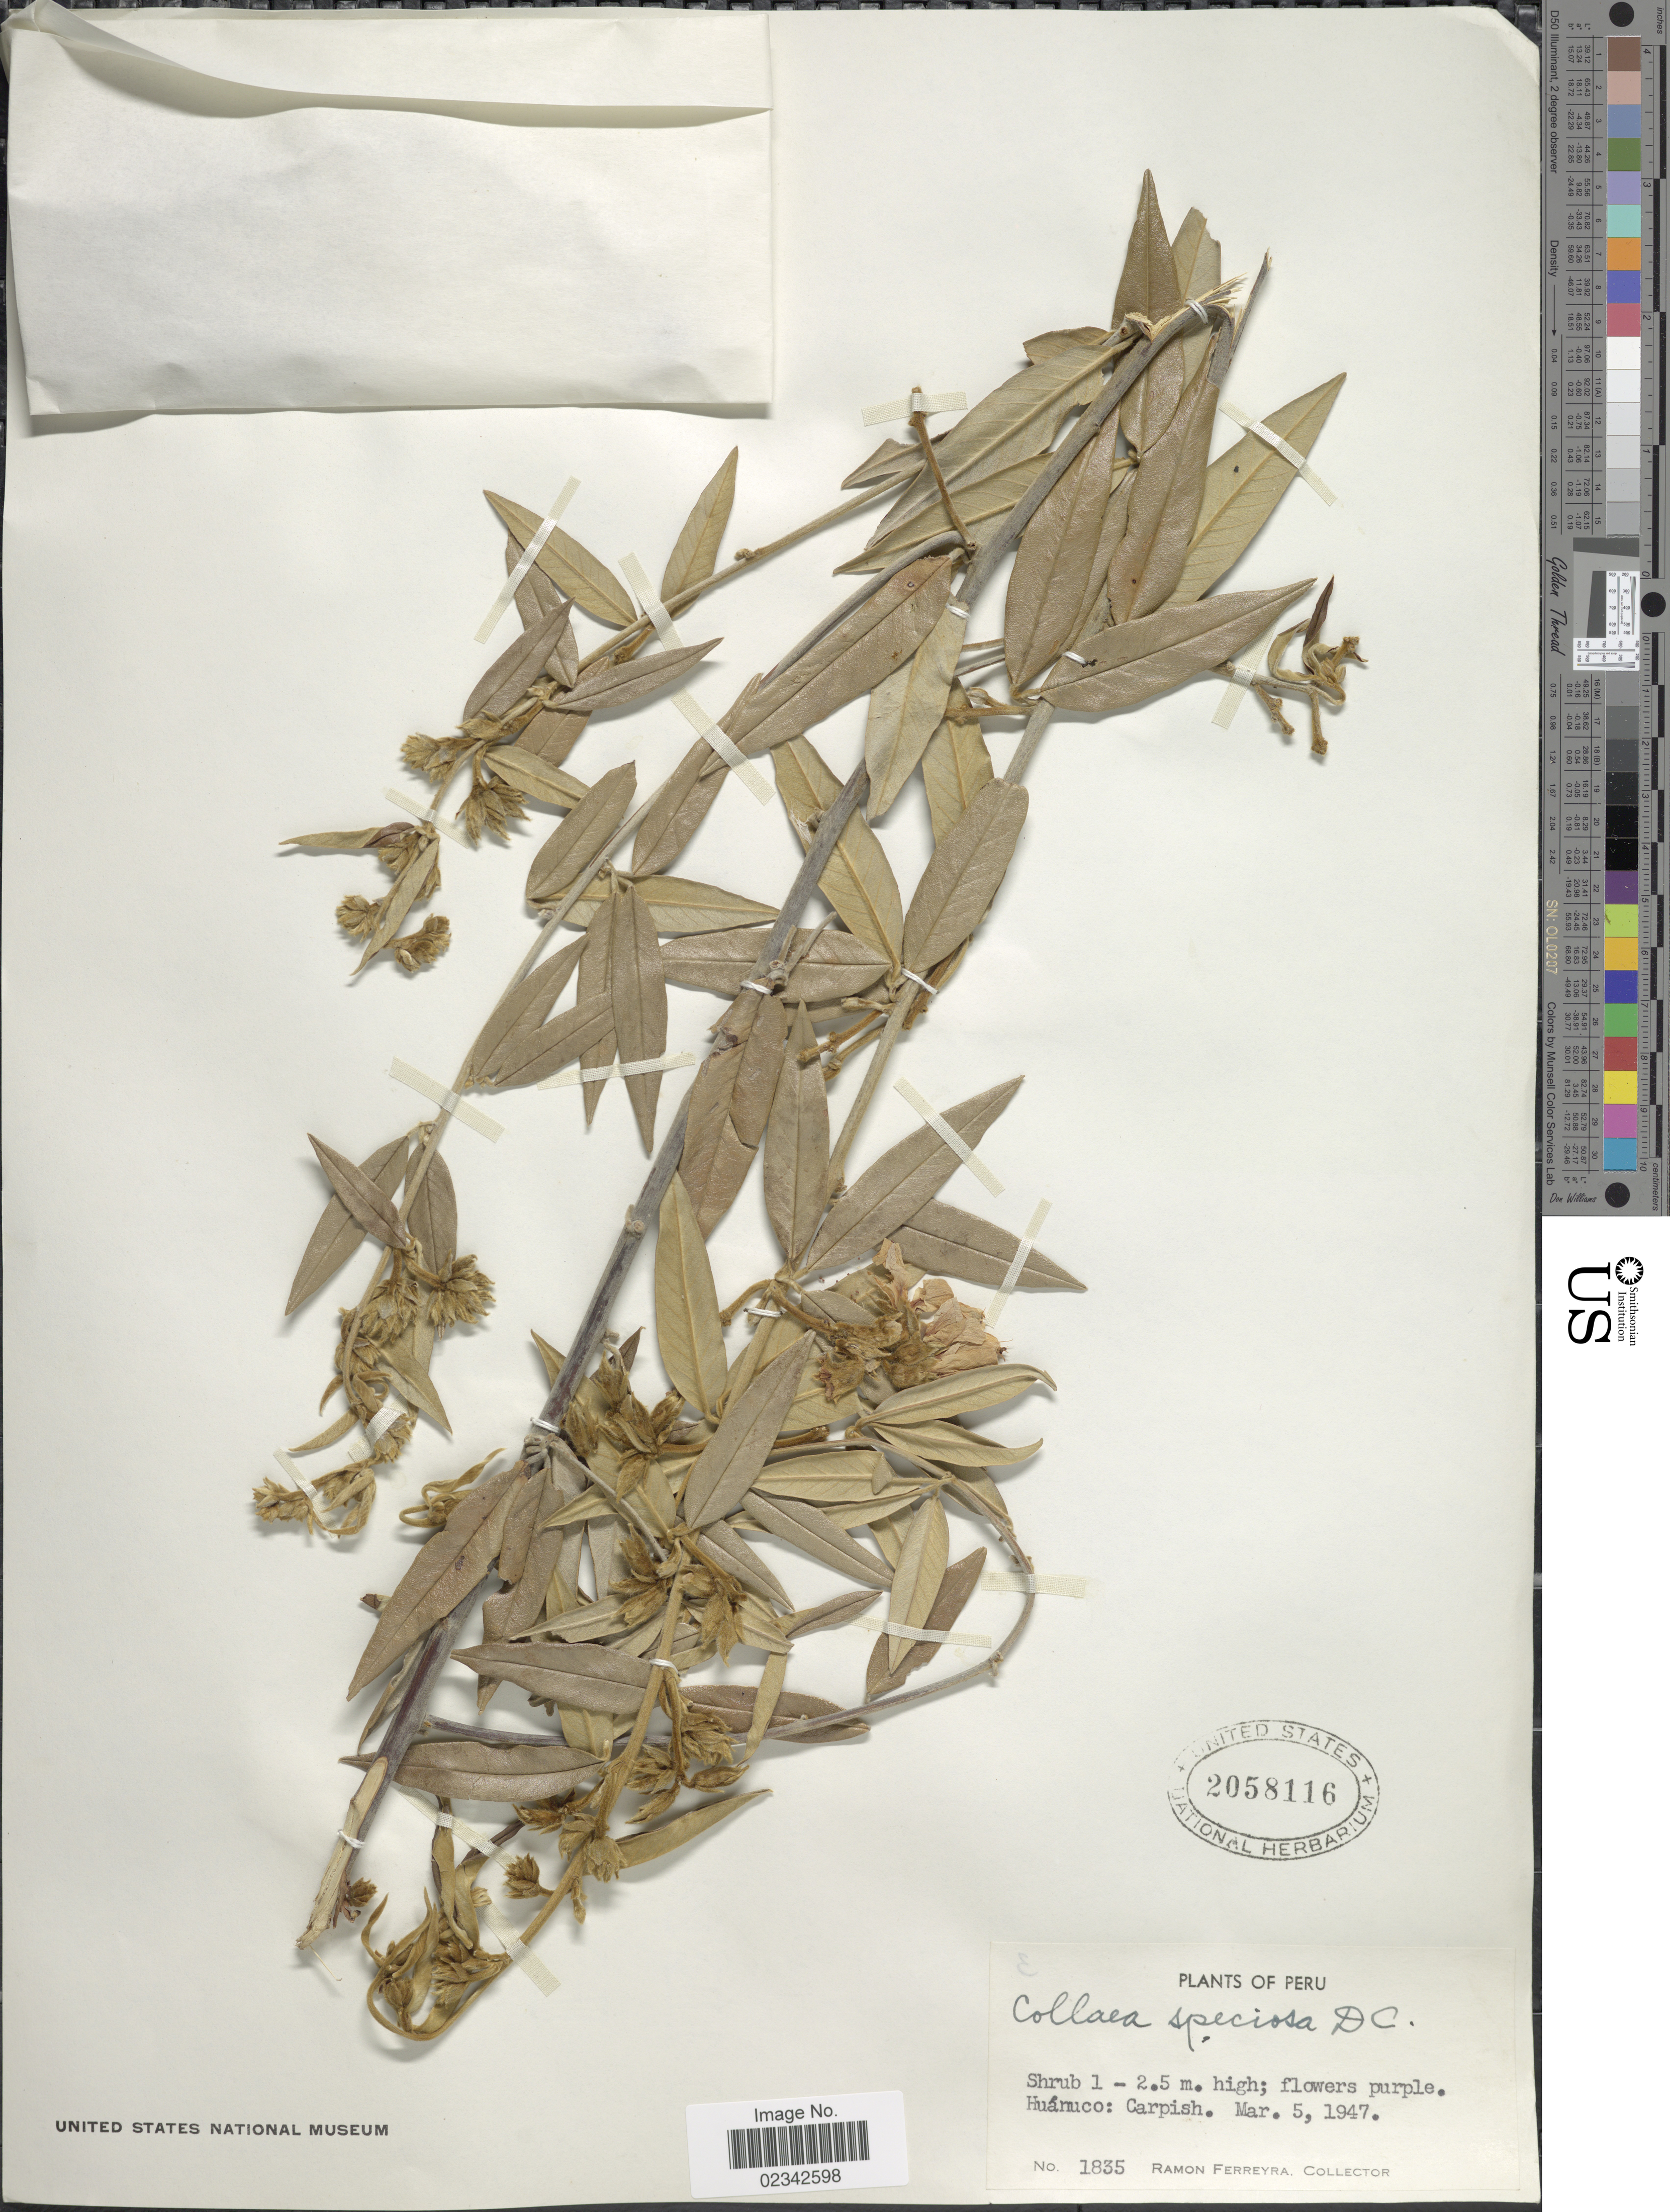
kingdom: Plantae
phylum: Tracheophyta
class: Magnoliopsida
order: Fabales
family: Fabaceae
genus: Collaea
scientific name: Collaea speciosa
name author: (Loisel.) DC.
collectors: R. A. Ferreyra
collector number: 1835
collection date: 1947-03-05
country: Peru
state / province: Huánuco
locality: Carpish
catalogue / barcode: US 2058116